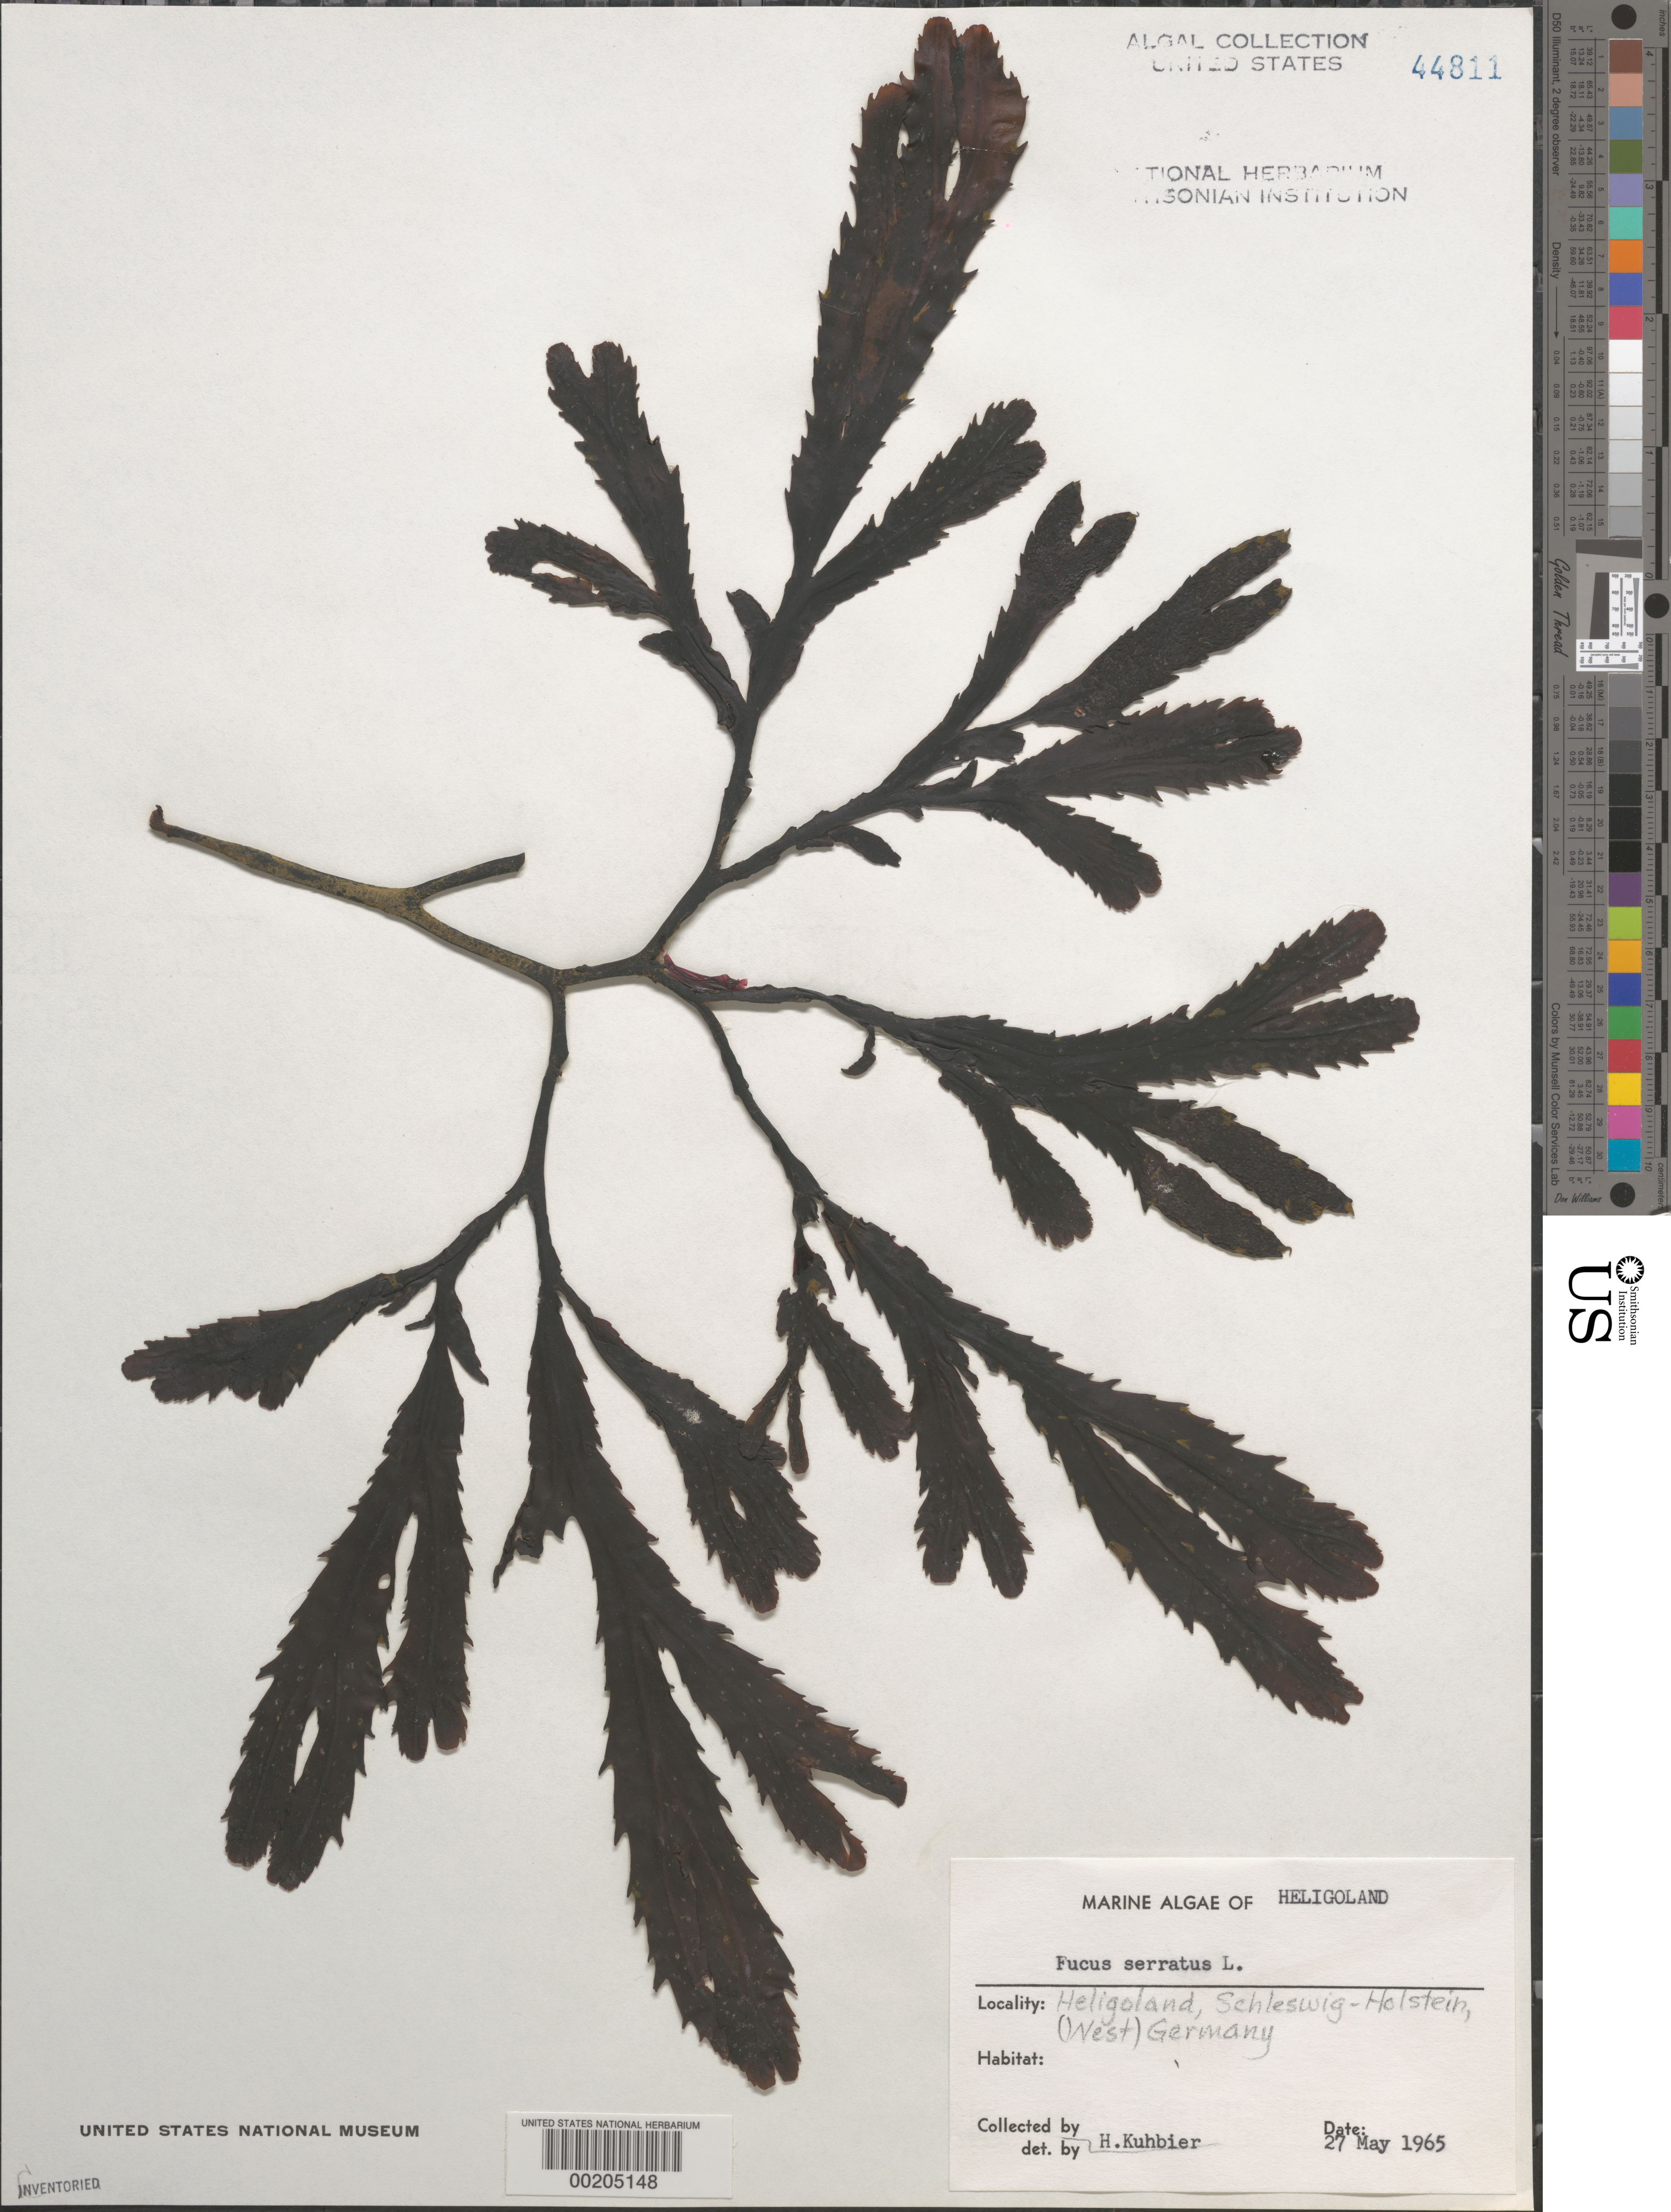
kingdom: Chromista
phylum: Ochrophyta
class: Phaeophyceae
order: Fucales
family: Fucaceae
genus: Fucus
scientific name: Fucus serratus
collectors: H. Kuhbier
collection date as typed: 27 May 1965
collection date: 1965-05-27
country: Germany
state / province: Schleswig-Holstein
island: Helgoland (Heligoland)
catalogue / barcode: US 44811